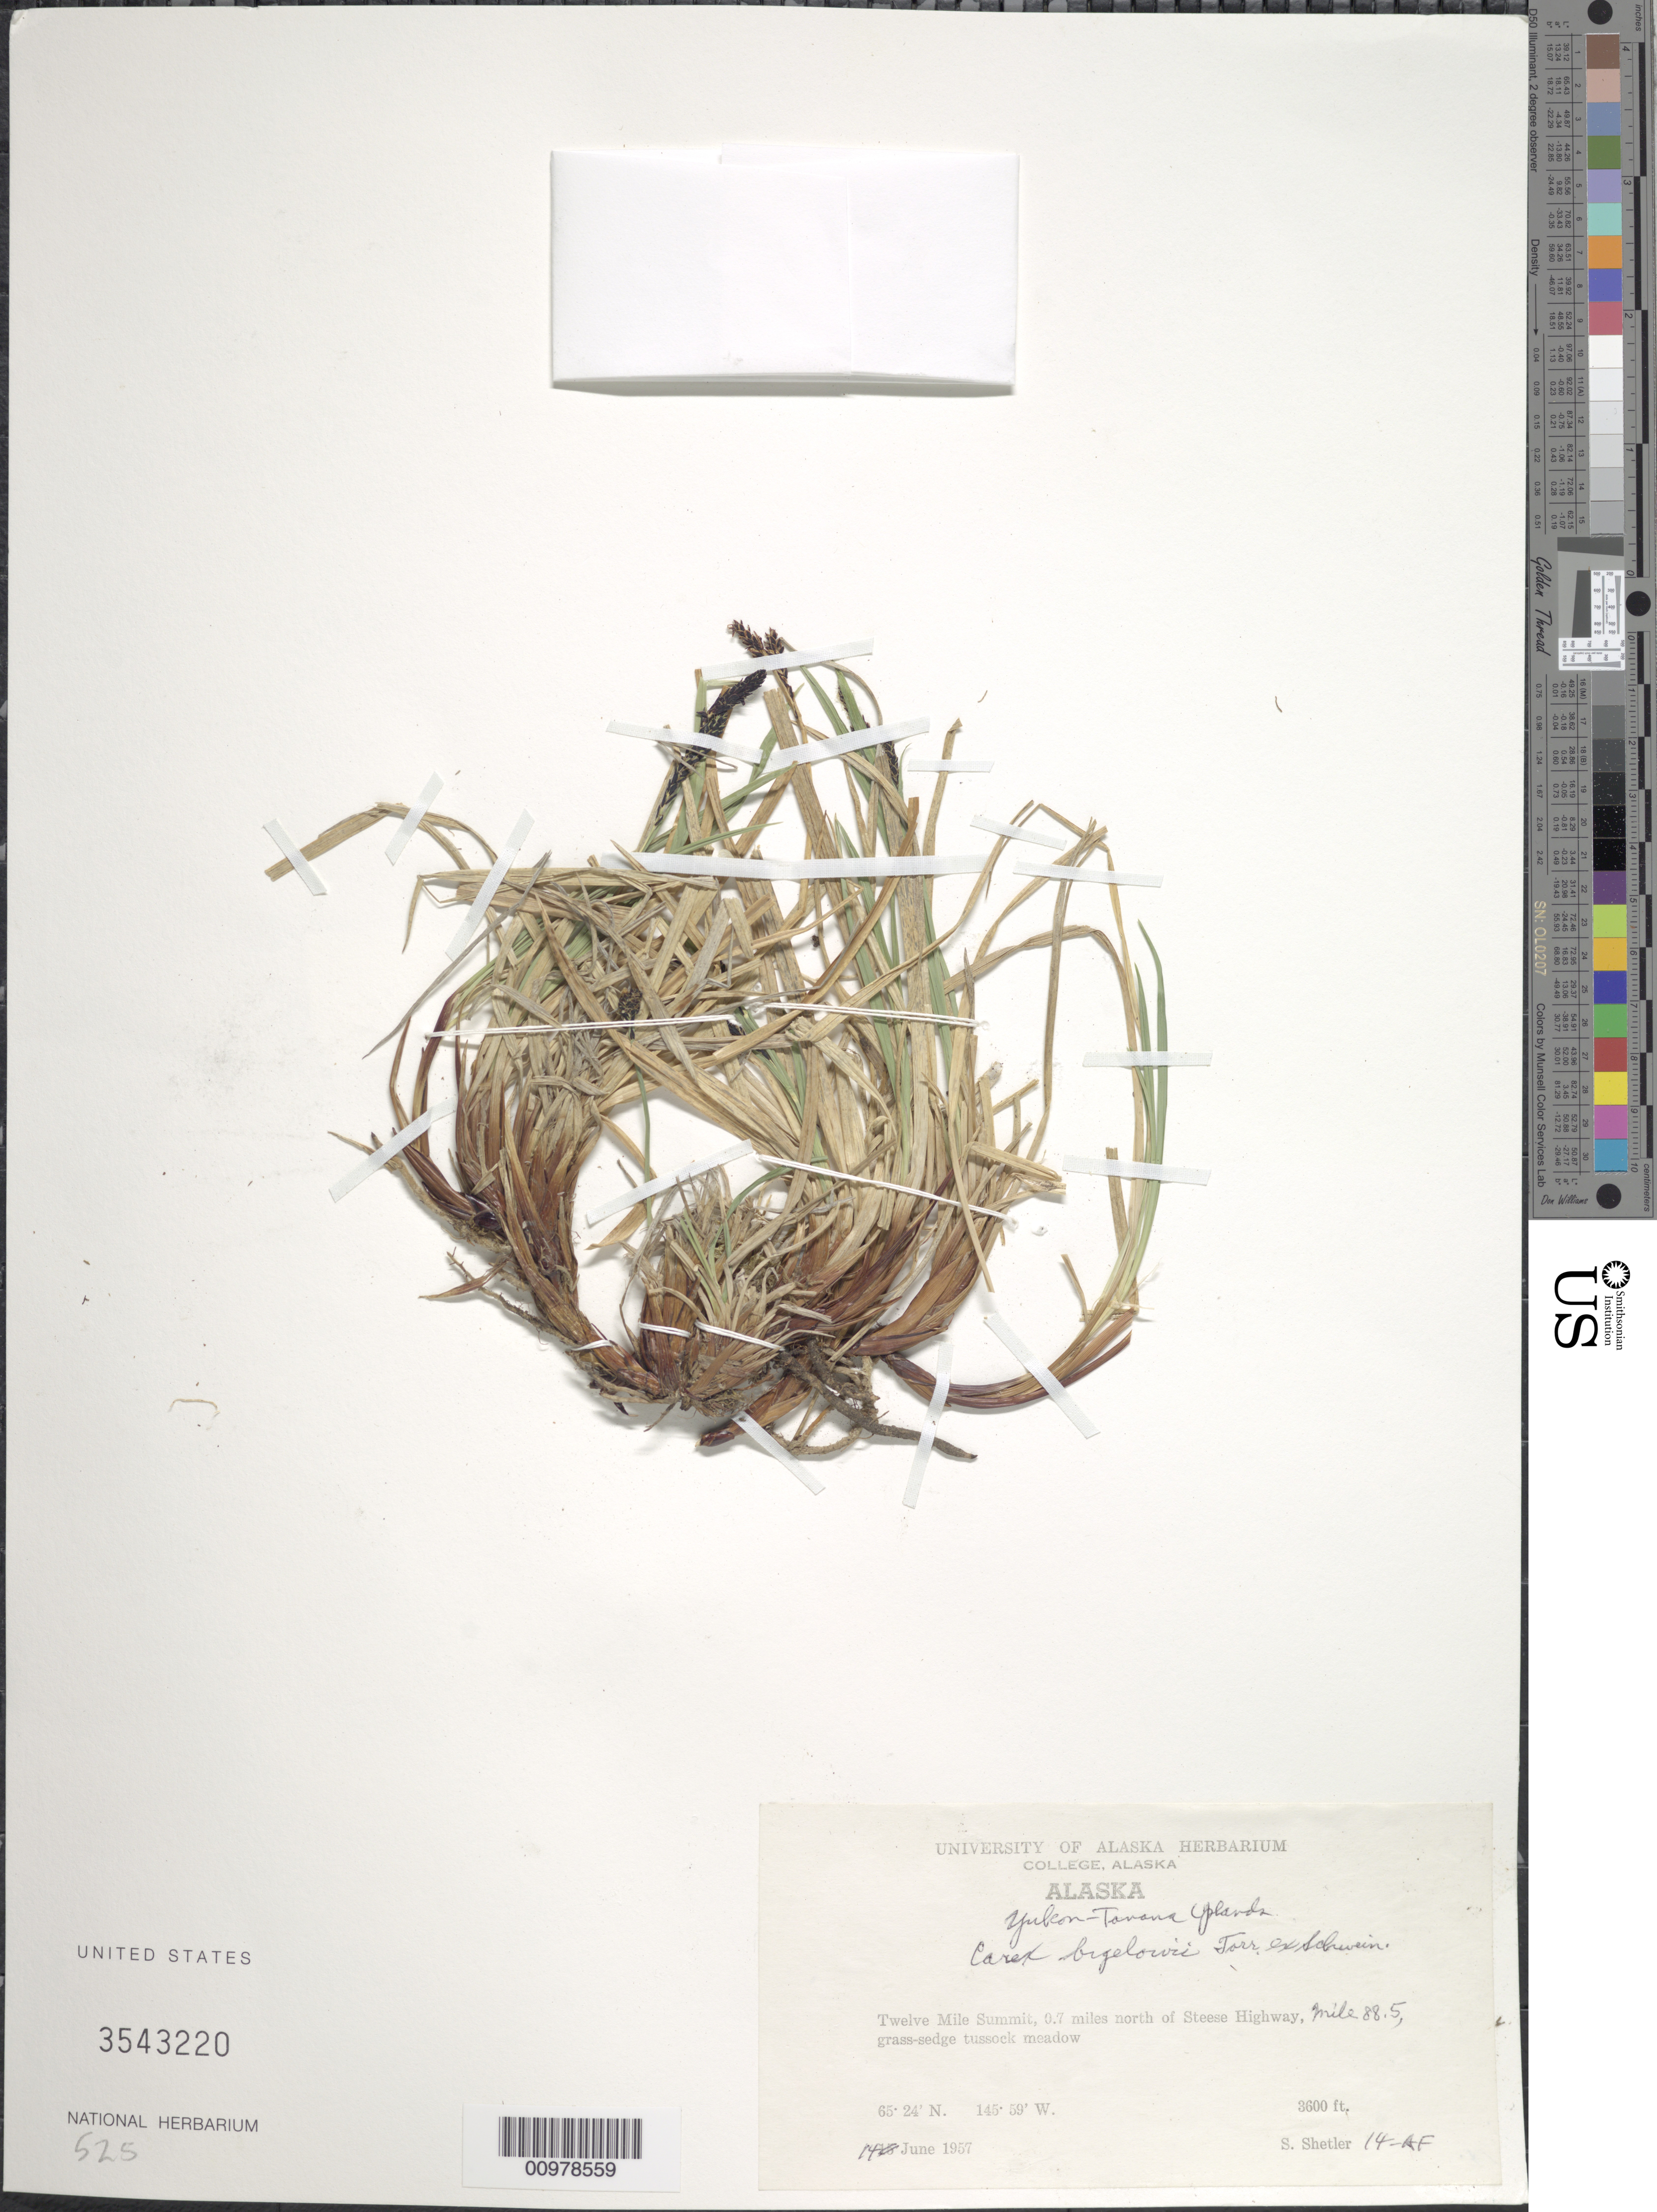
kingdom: Plantae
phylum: Tracheophyta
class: Liliopsida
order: Poales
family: Cyperaceae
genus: Carex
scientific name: Carex bigelowii subsp. lugens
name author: (Holm) T.V. Egorova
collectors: S. Shetler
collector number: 14-AF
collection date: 1957-06-14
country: United States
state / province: Alaska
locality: Twelfe Mile Summit, 0.7 miles north of Steese Highway, Mile 88.5, grass-sedge tussock meadow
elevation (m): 1097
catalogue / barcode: US 3543220